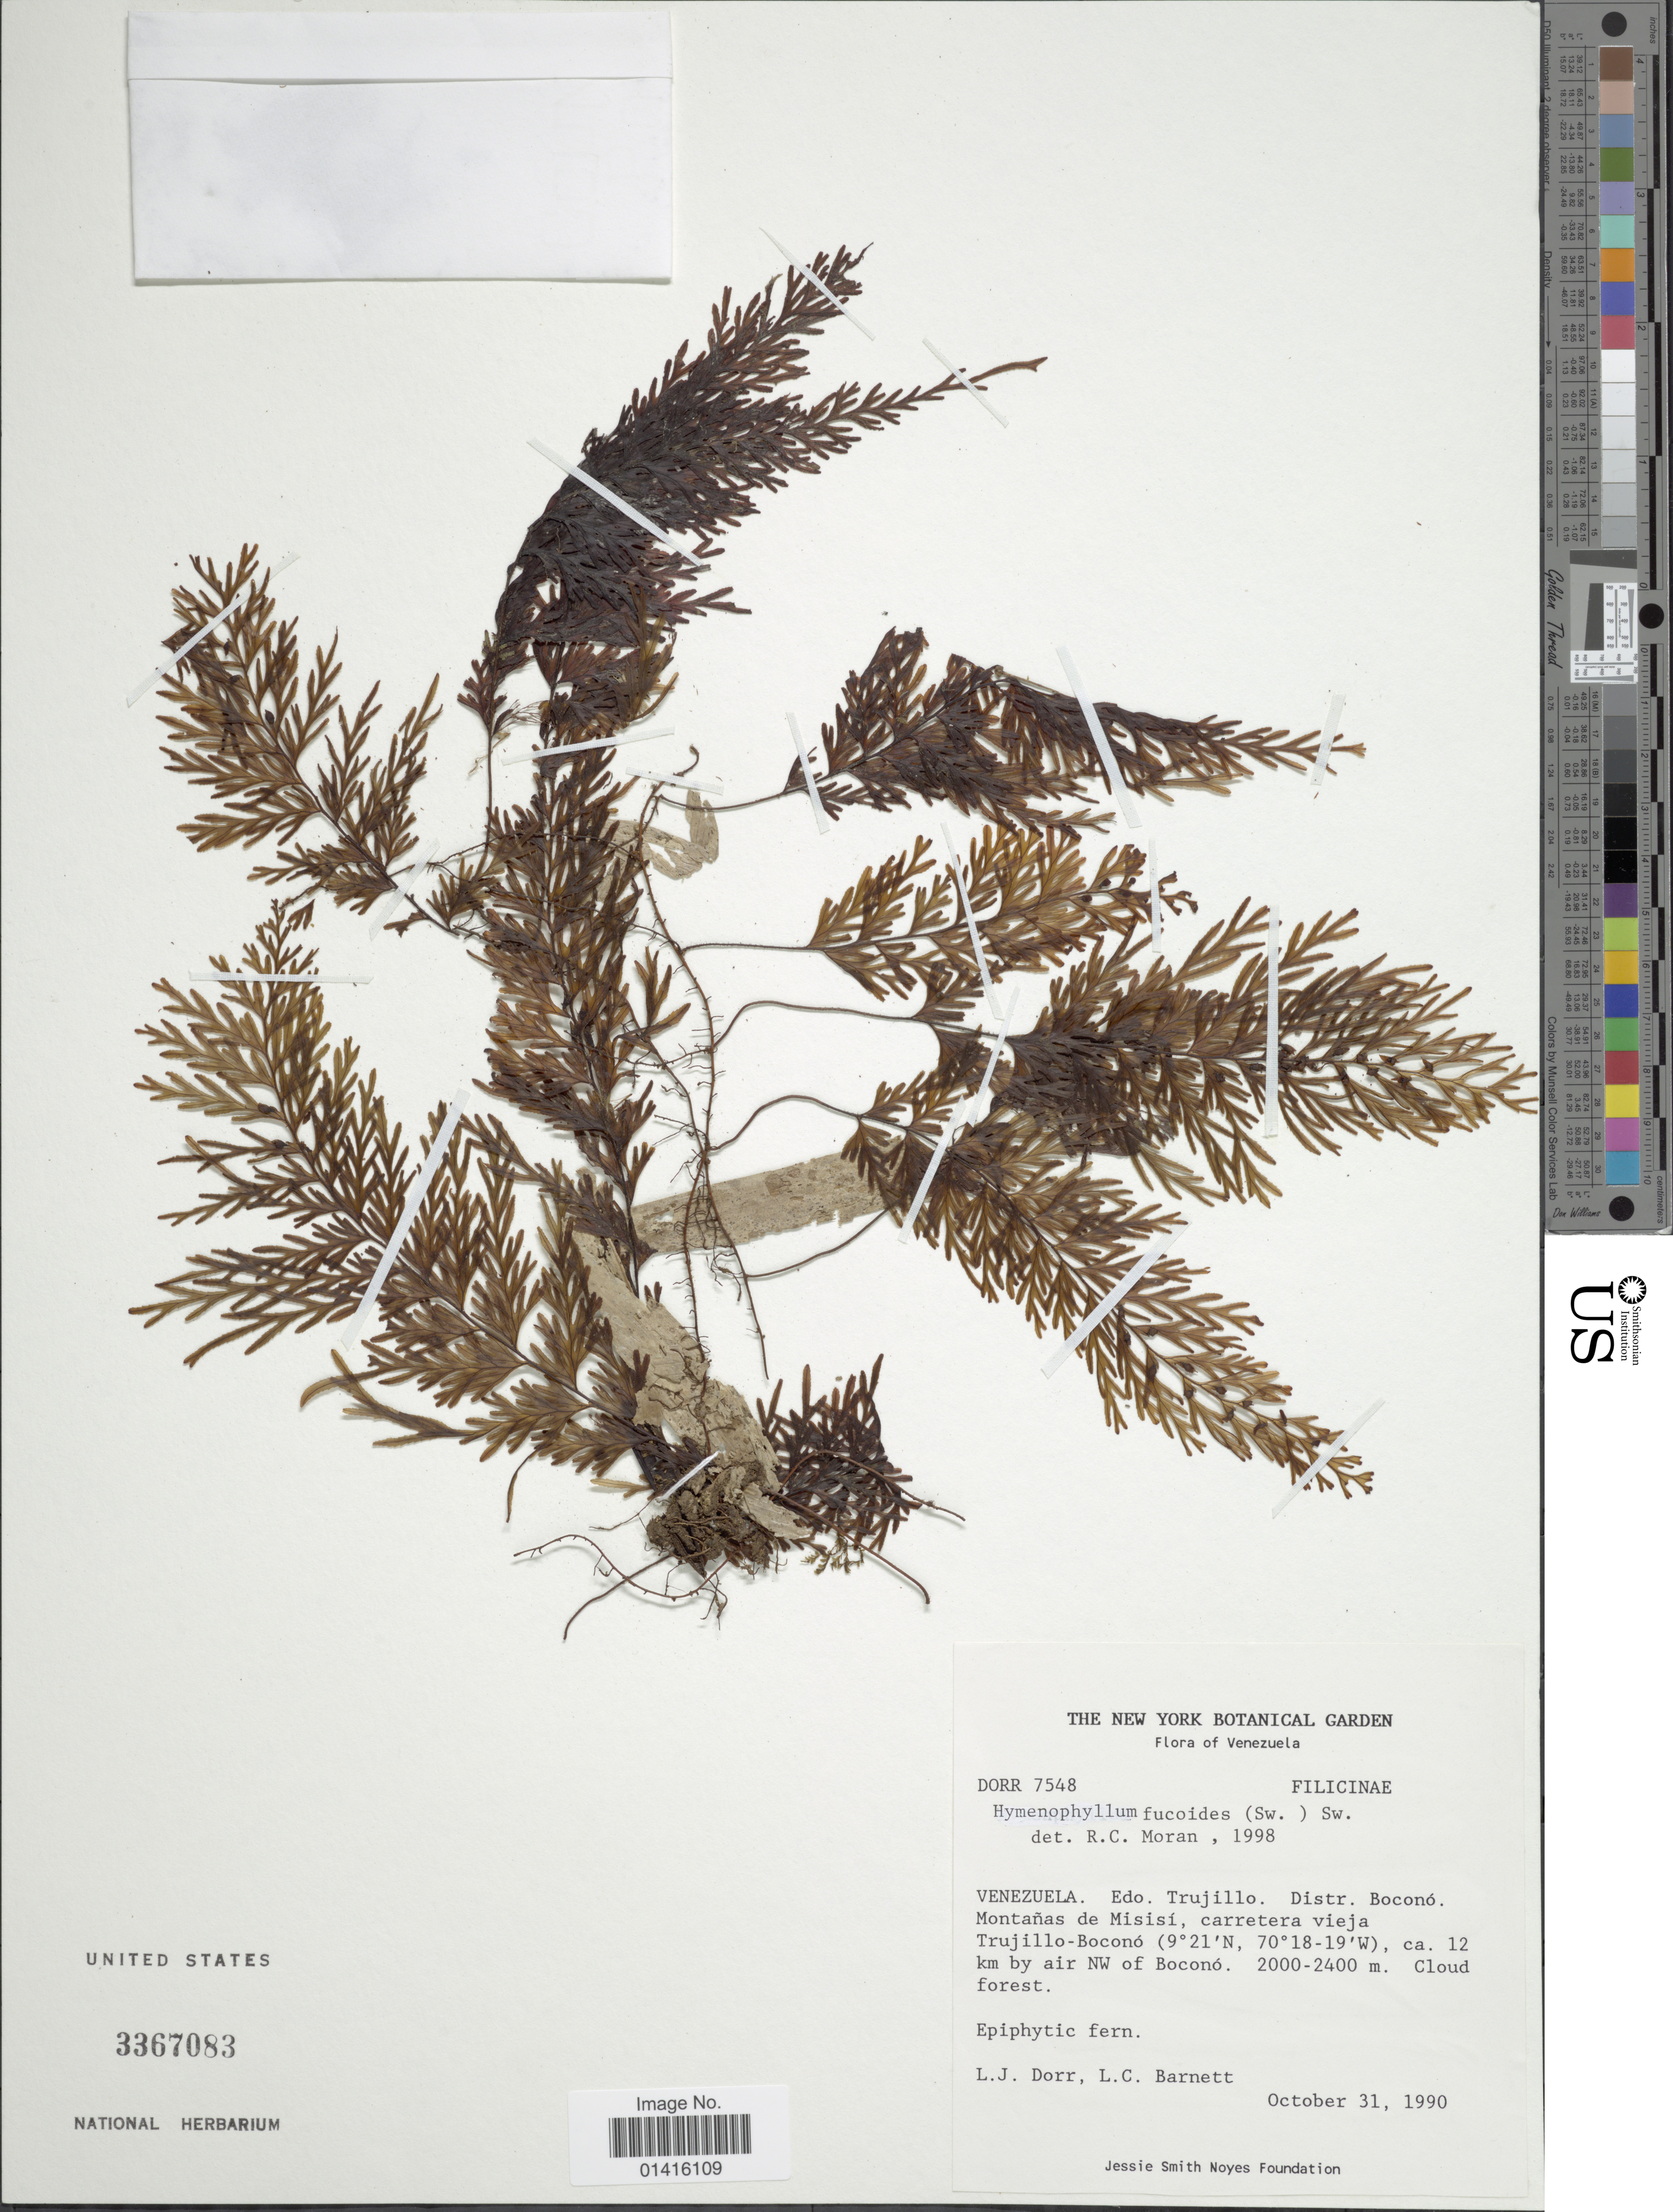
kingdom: Plantae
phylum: Tracheophyta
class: Polypodiopsida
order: Hymenophyllales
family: Hymenophyllaceae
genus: Hymenophyllum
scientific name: Hymenophyllum fucoides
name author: (Sw.) Sw.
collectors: L. J. Dorr & L. C. Barnett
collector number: DORR7548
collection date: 1990-10-31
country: Venezuela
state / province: Trujillo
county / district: Boconó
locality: Montañas de Misisí, carretera vieja Trujillo-Boconó, ca. 12 km by air NW of Boconó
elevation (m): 2000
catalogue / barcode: US 3367083